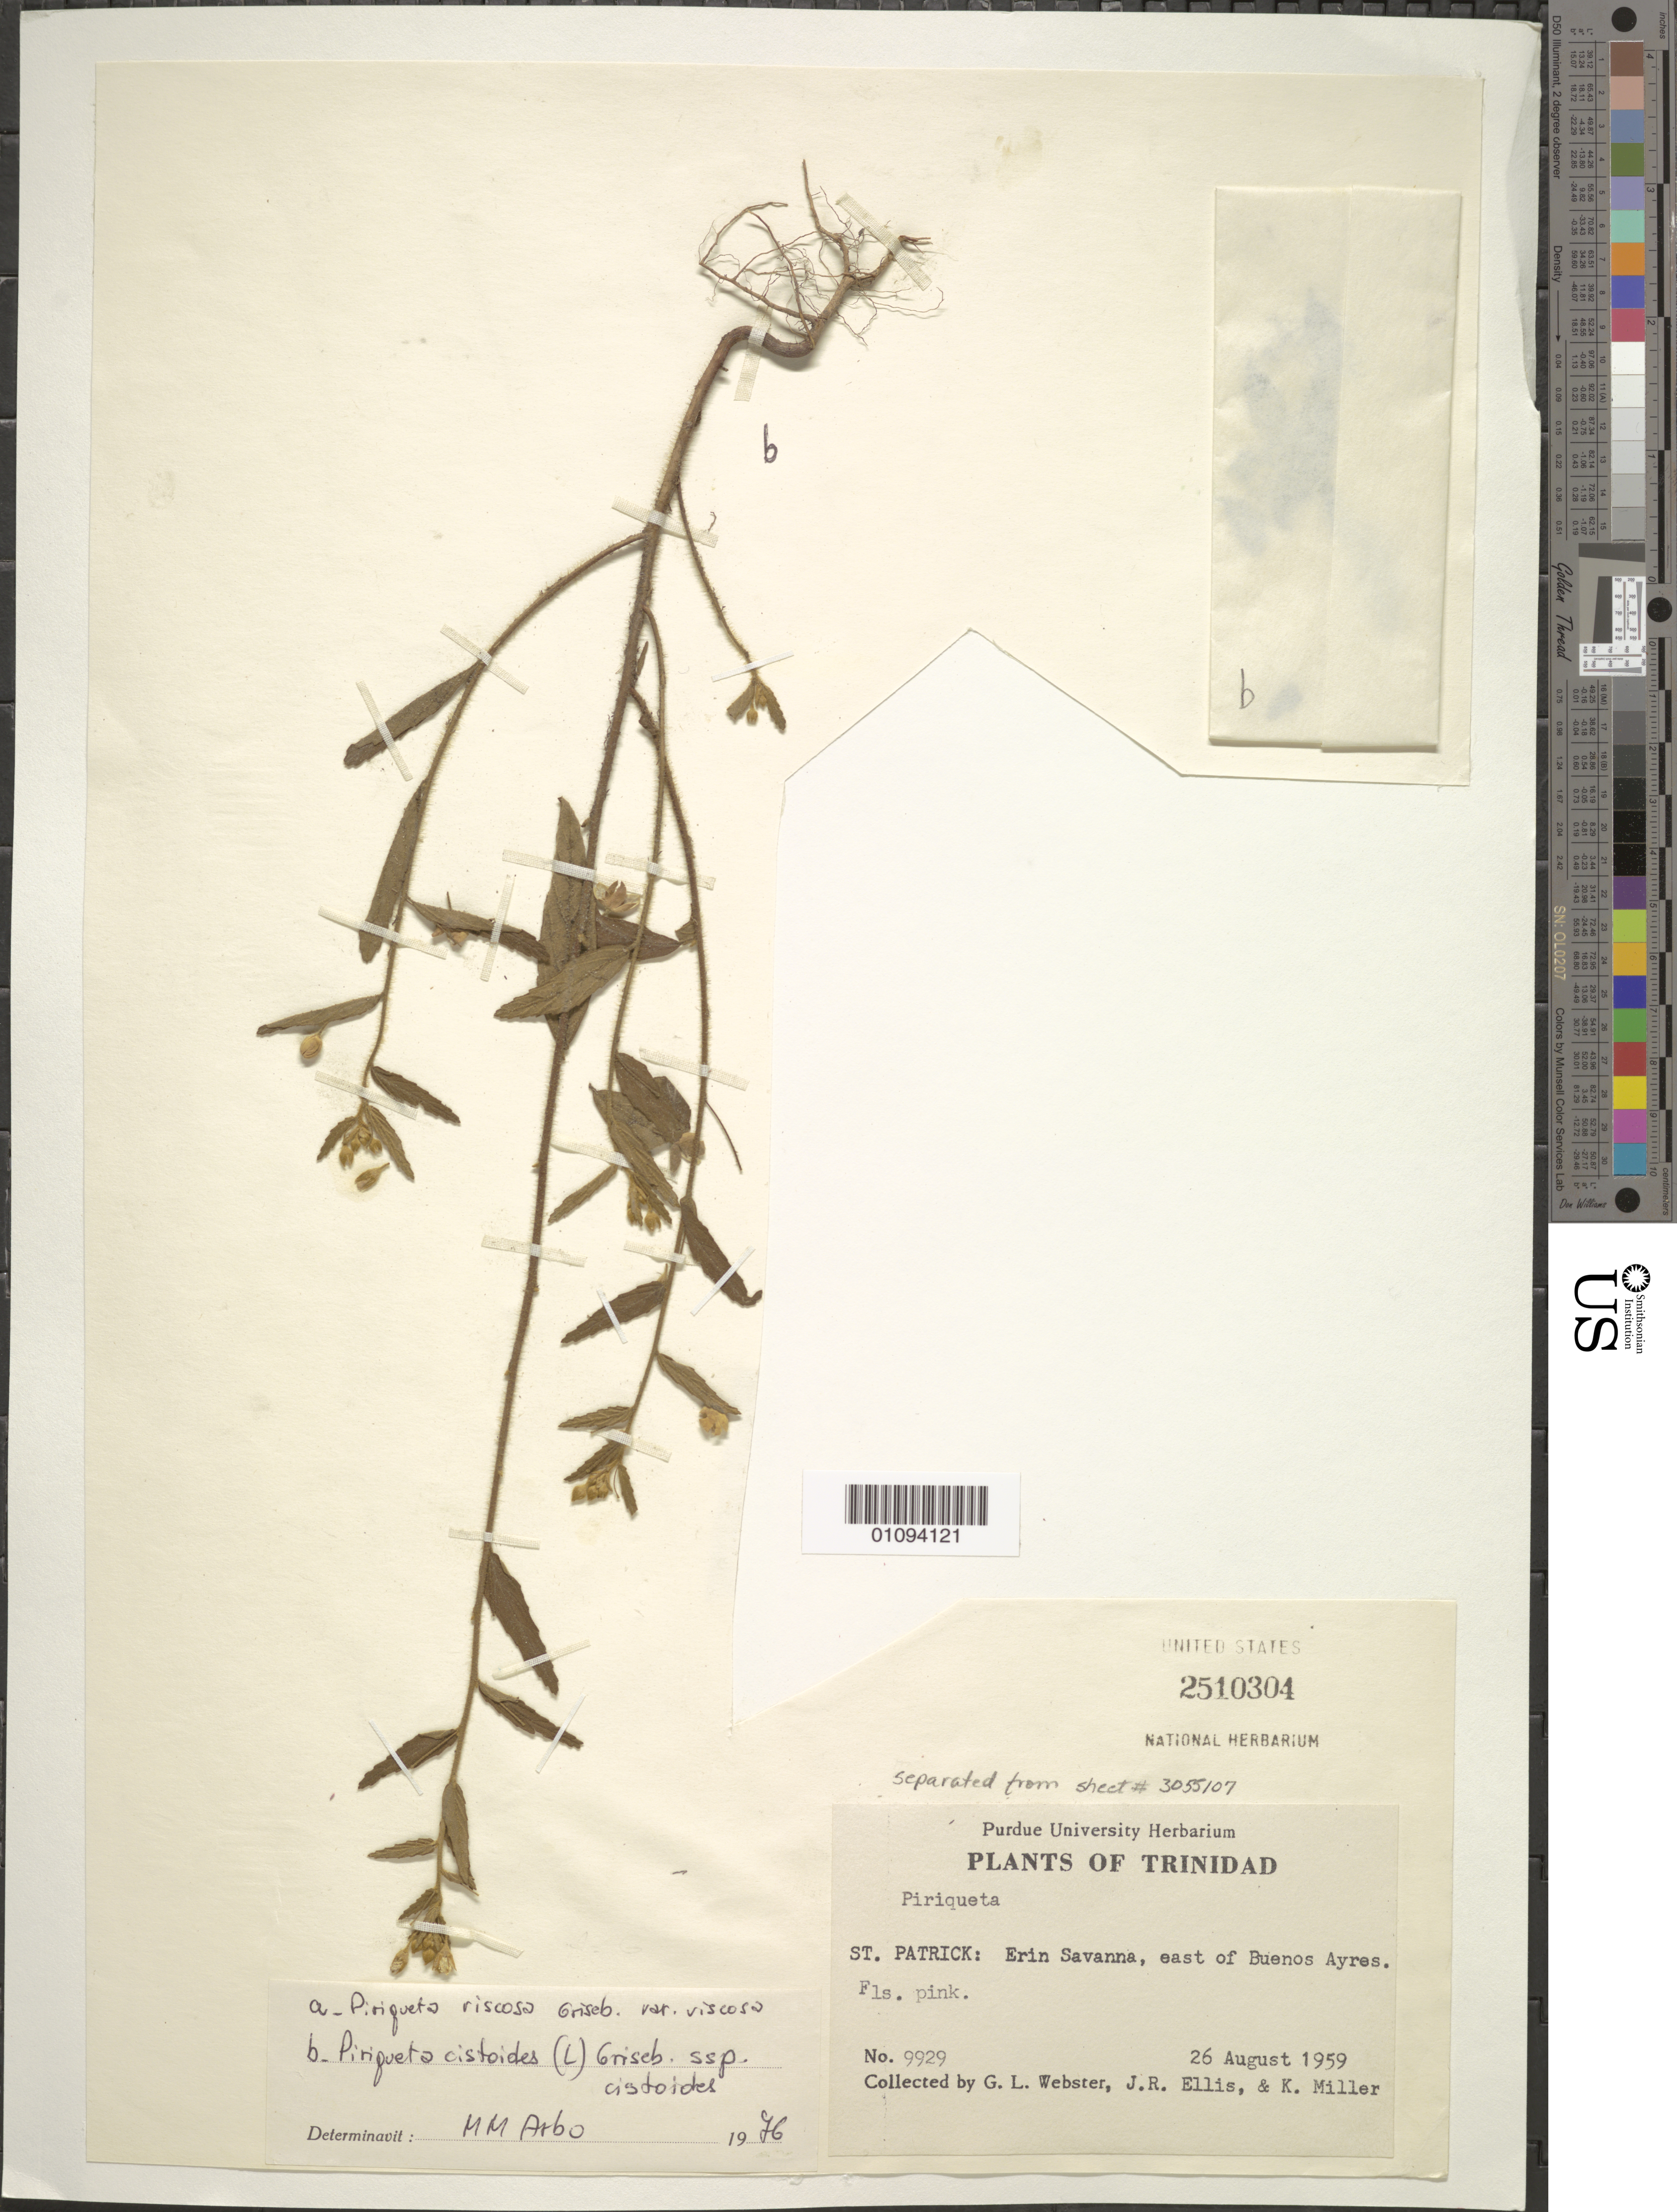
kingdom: Plantae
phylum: Tracheophyta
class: Magnoliopsida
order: Malpighiales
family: Turneraceae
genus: Piriqueta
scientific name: Piriqueta cistoides subsp. cistoides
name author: (L.) Griseb.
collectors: G. L. Webster, J. Ellis & K. Miller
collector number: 9929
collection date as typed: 26 Aug 1959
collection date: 1959-08-26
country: Trinidad and Tobago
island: Trinidad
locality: St. Patrick: Erin Savanna, E of Buenos Ayres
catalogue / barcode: US 2510304